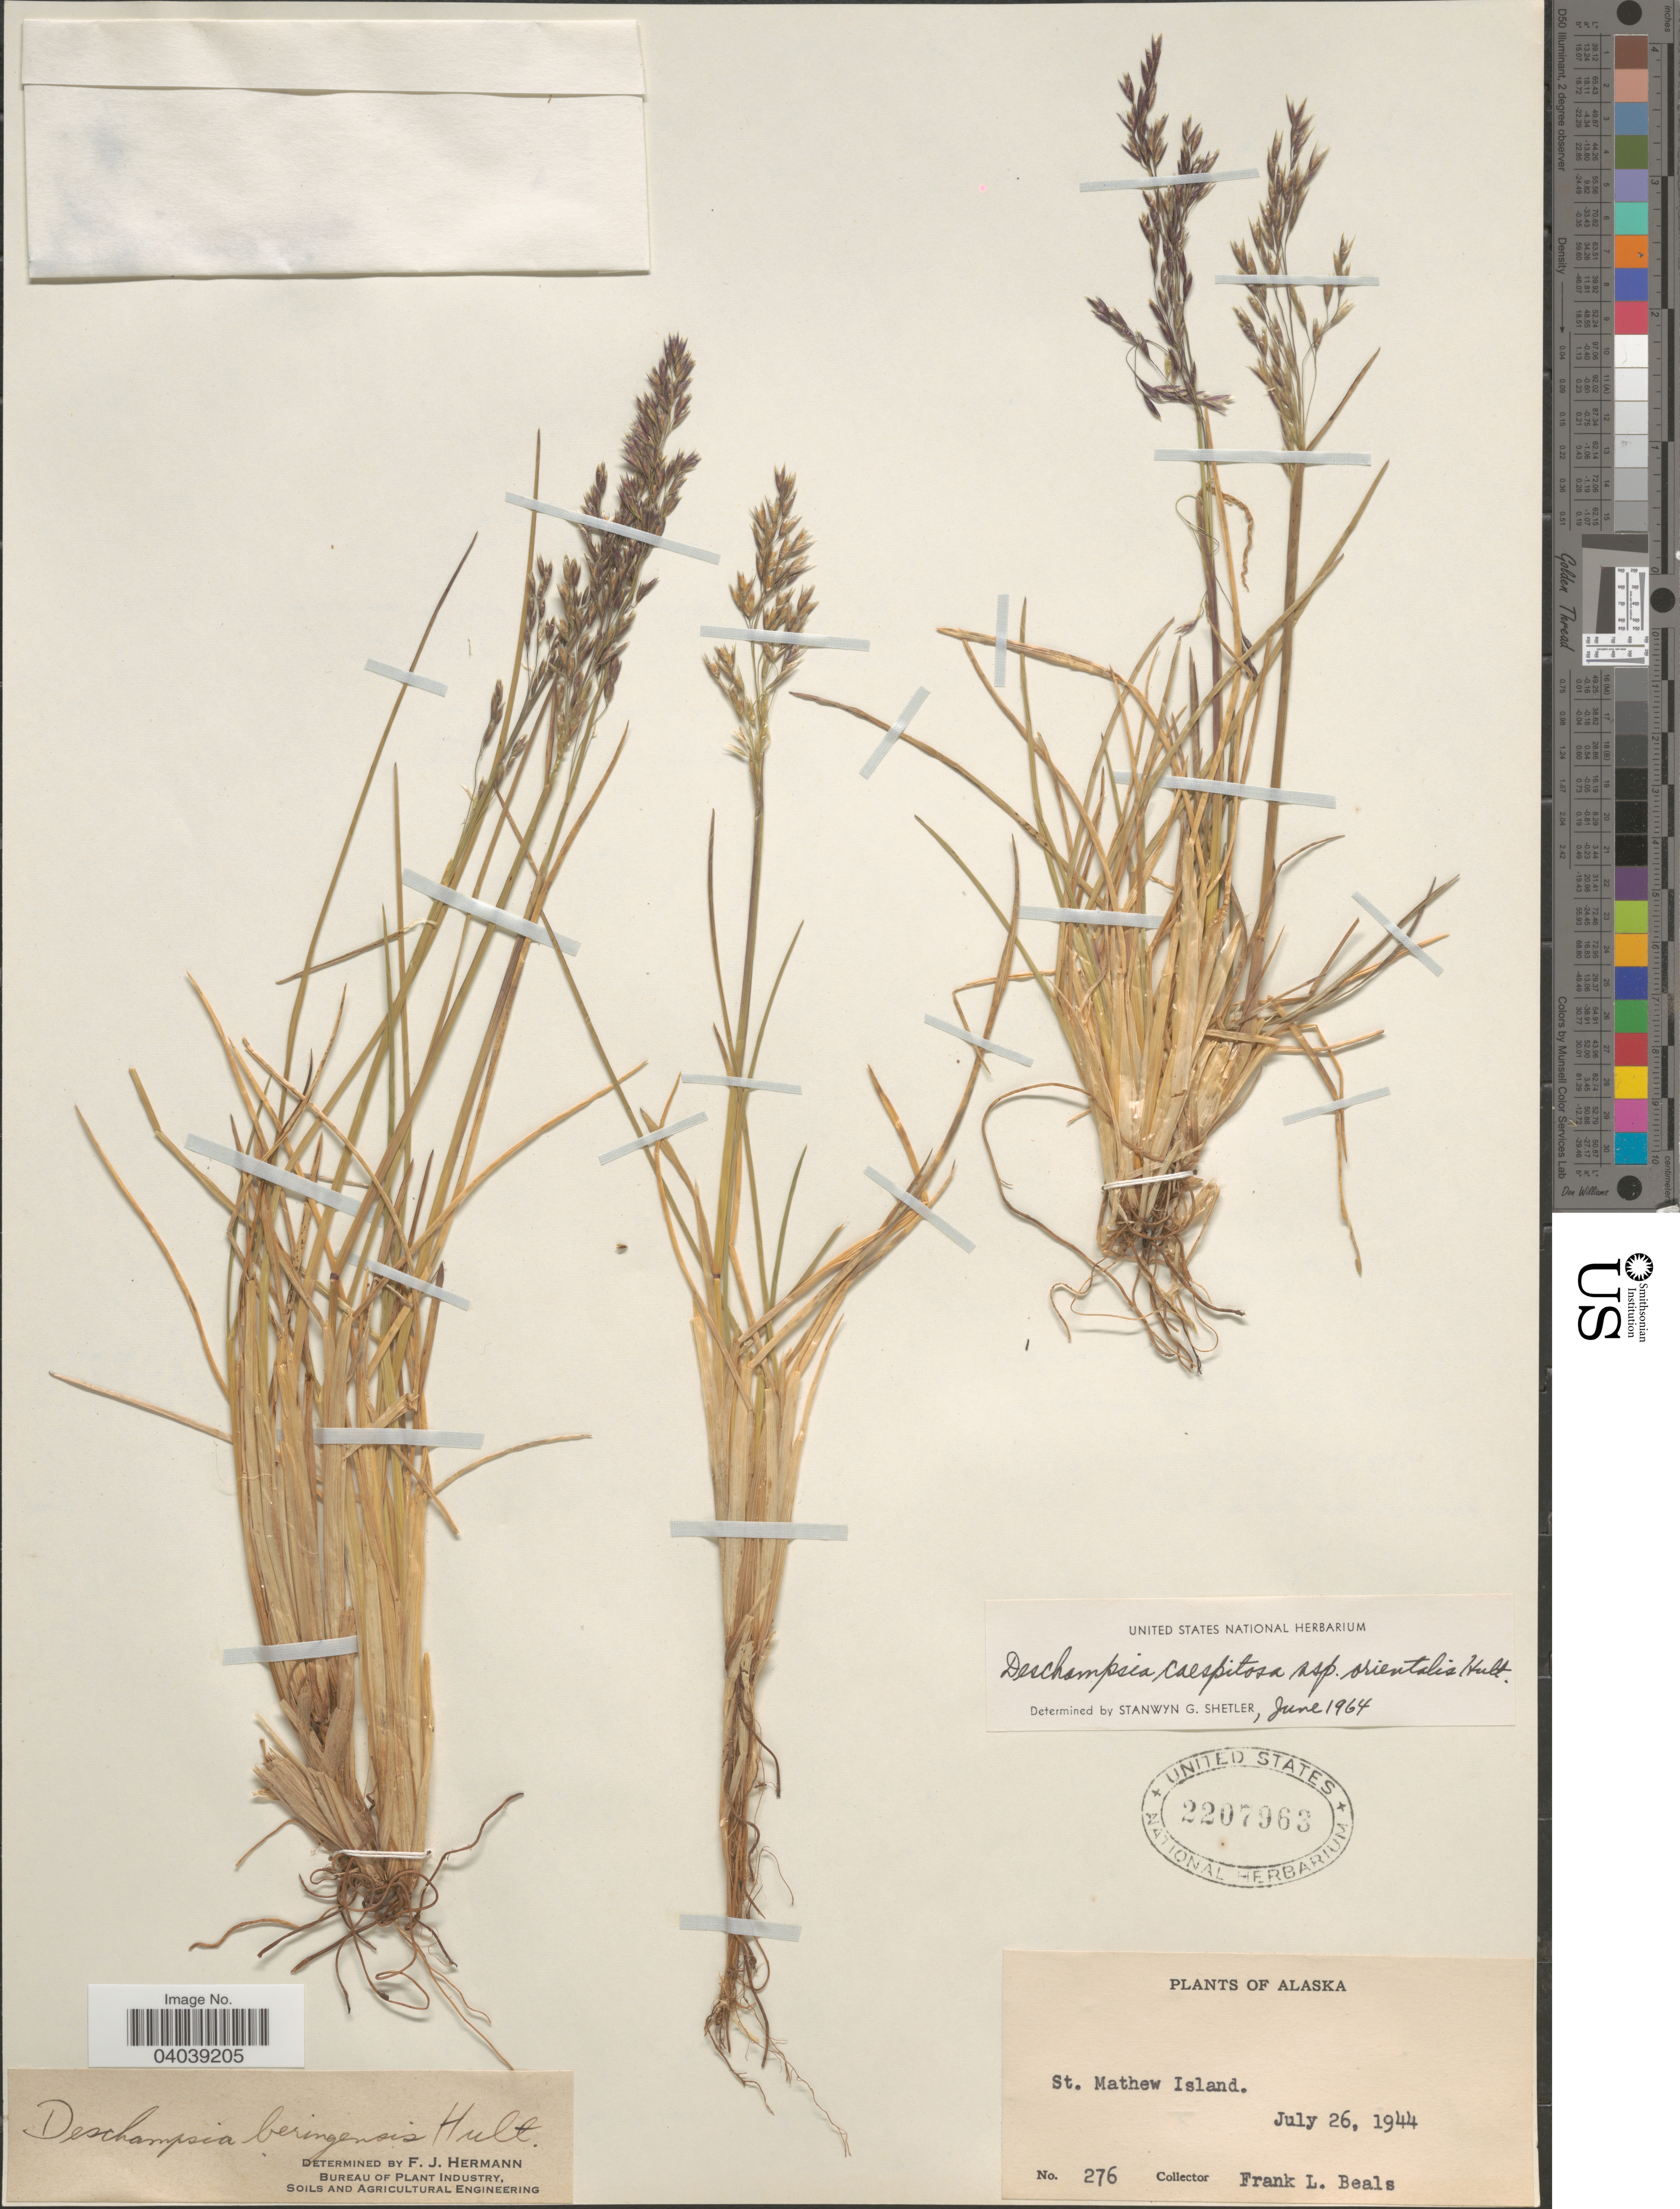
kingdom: Plantae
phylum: Tracheophyta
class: Liliopsida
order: Poales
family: Poaceae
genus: Deschampsia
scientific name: Deschampsia cespitosa subsp. orientalis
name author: Hultén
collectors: F. Beals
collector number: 276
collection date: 1944-07-26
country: United States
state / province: Alaska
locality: St. Mathew Island.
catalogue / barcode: US 2207963